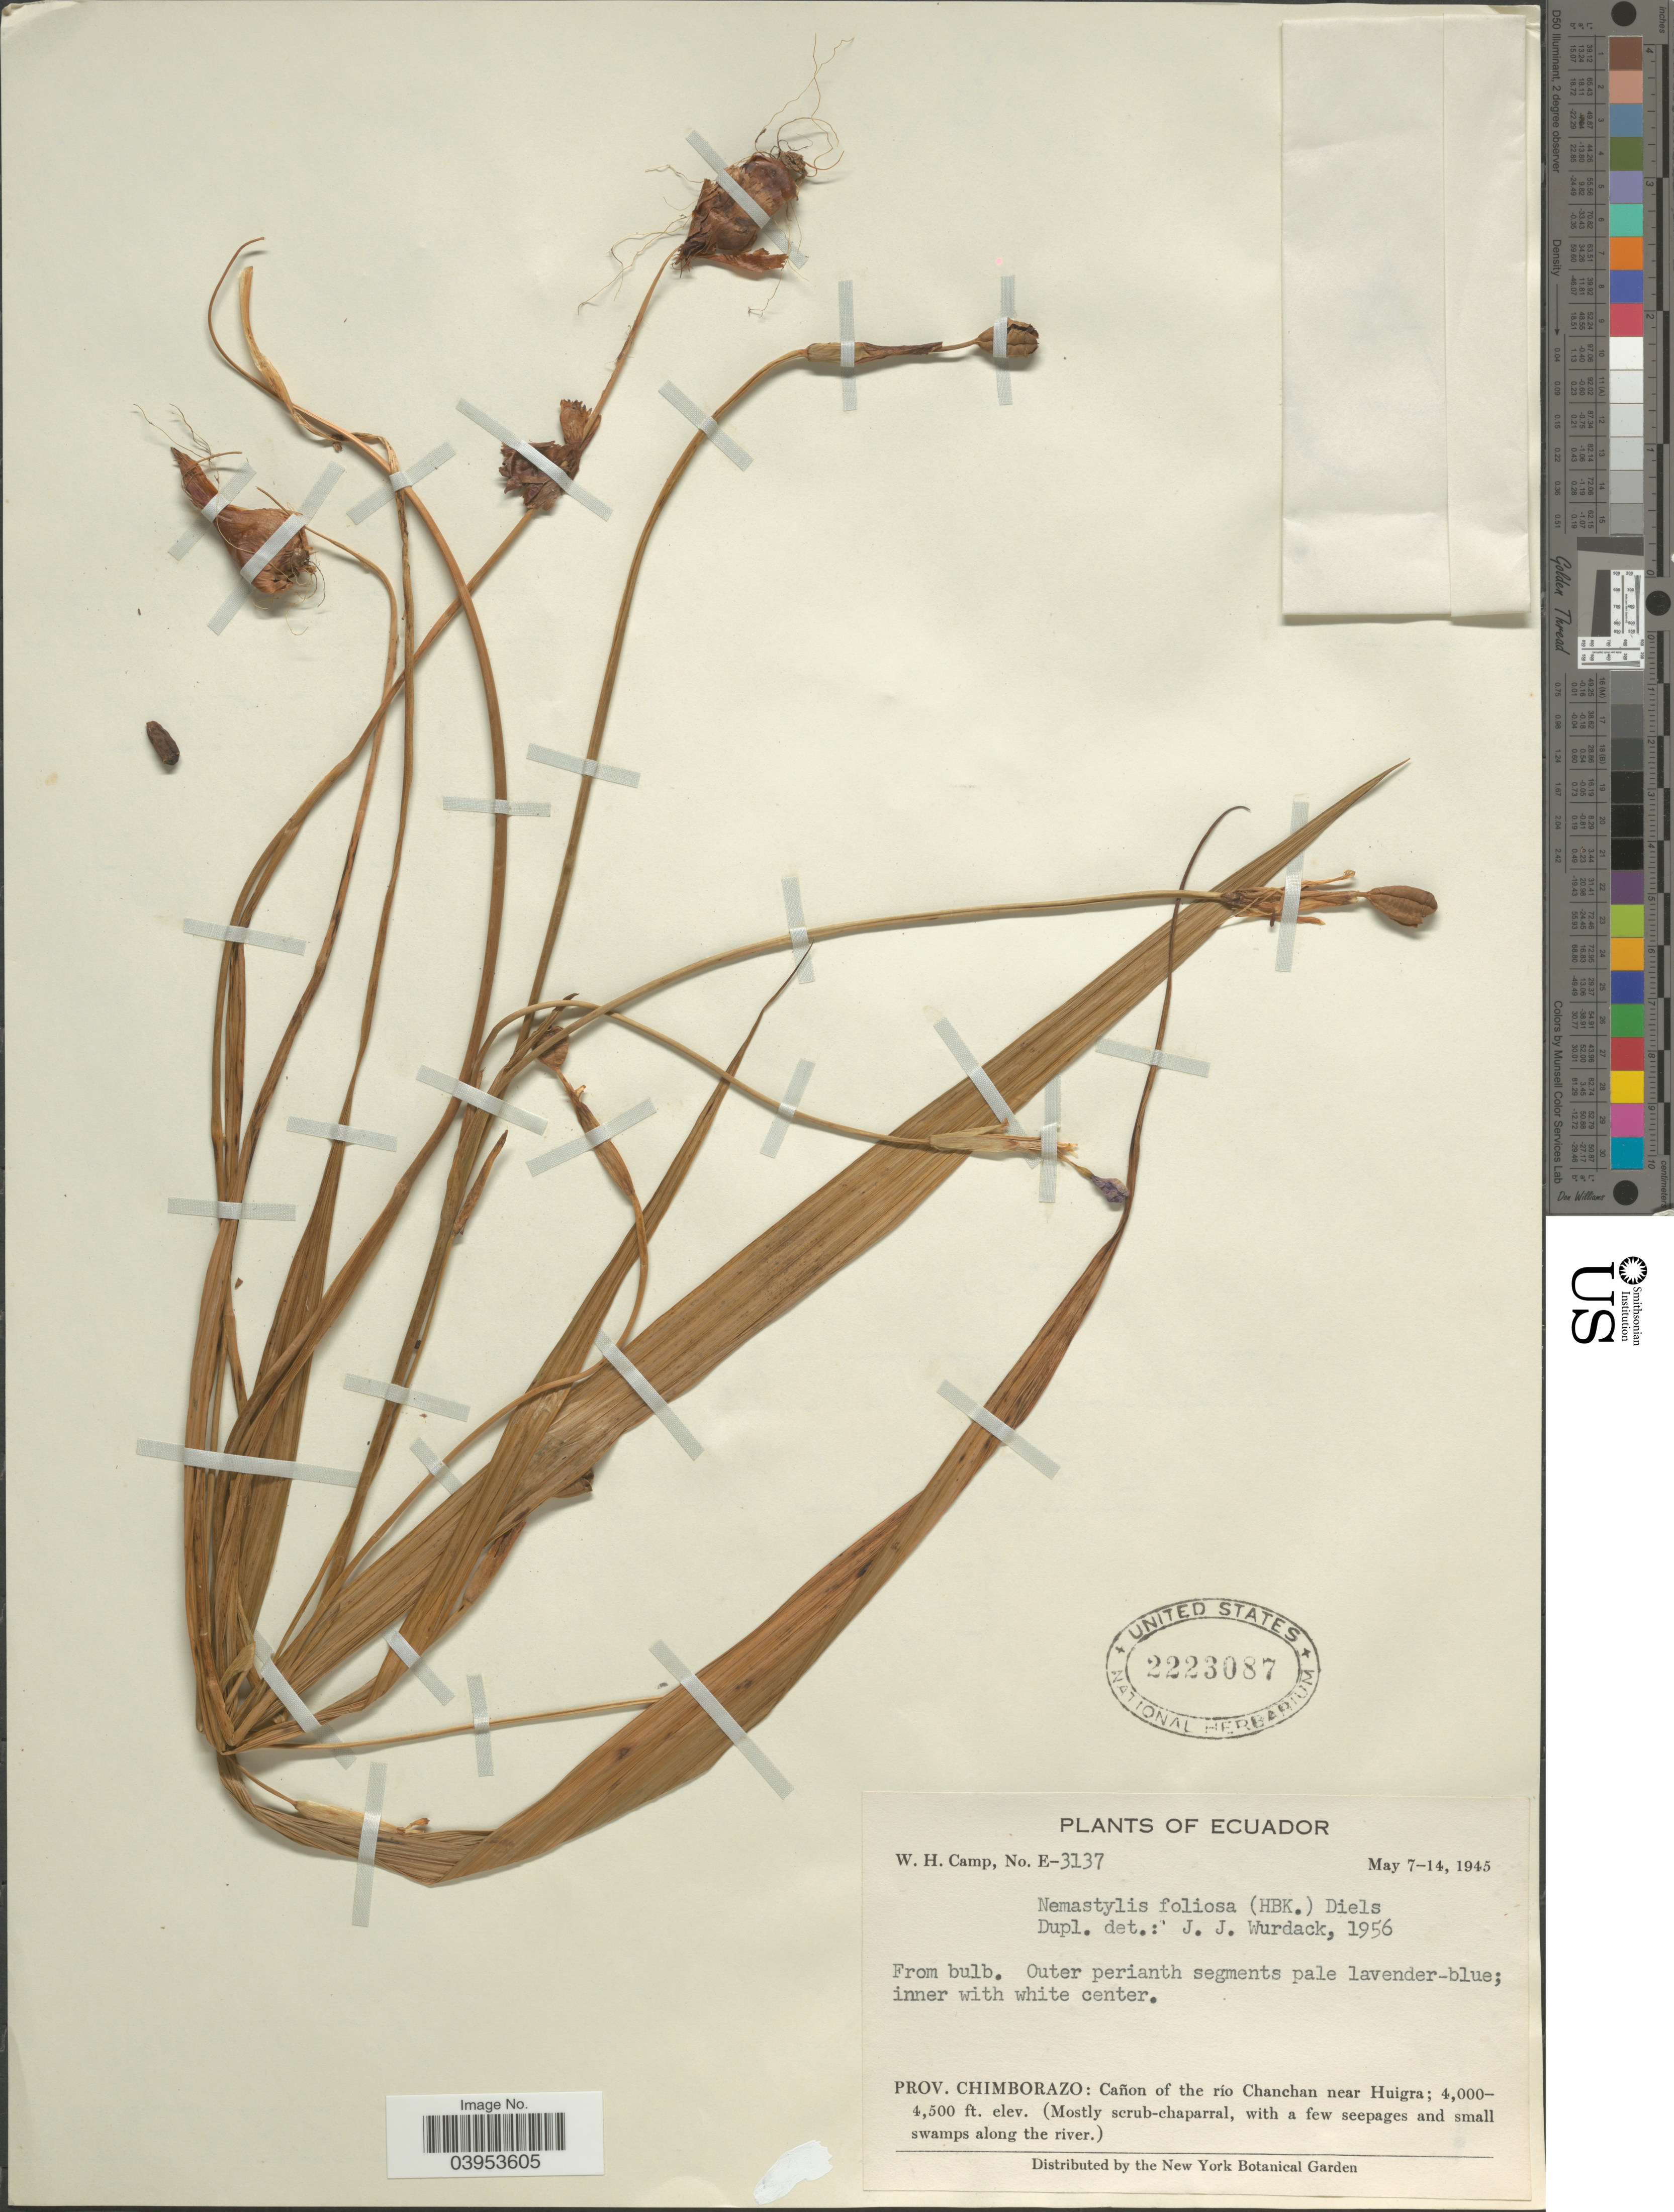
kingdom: Plantae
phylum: Tracheophyta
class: Liliopsida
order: Asparagales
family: Iridaceae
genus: Nemastylis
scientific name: Nemastylis foliosa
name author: (Kunth) Diels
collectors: W. H. Camp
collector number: E-3137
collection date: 1945-05-07/1945-05-14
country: Ecuador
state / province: Chimborazo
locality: Cañon of the río Chanchan near Huigra.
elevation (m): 1219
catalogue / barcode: US 2223087